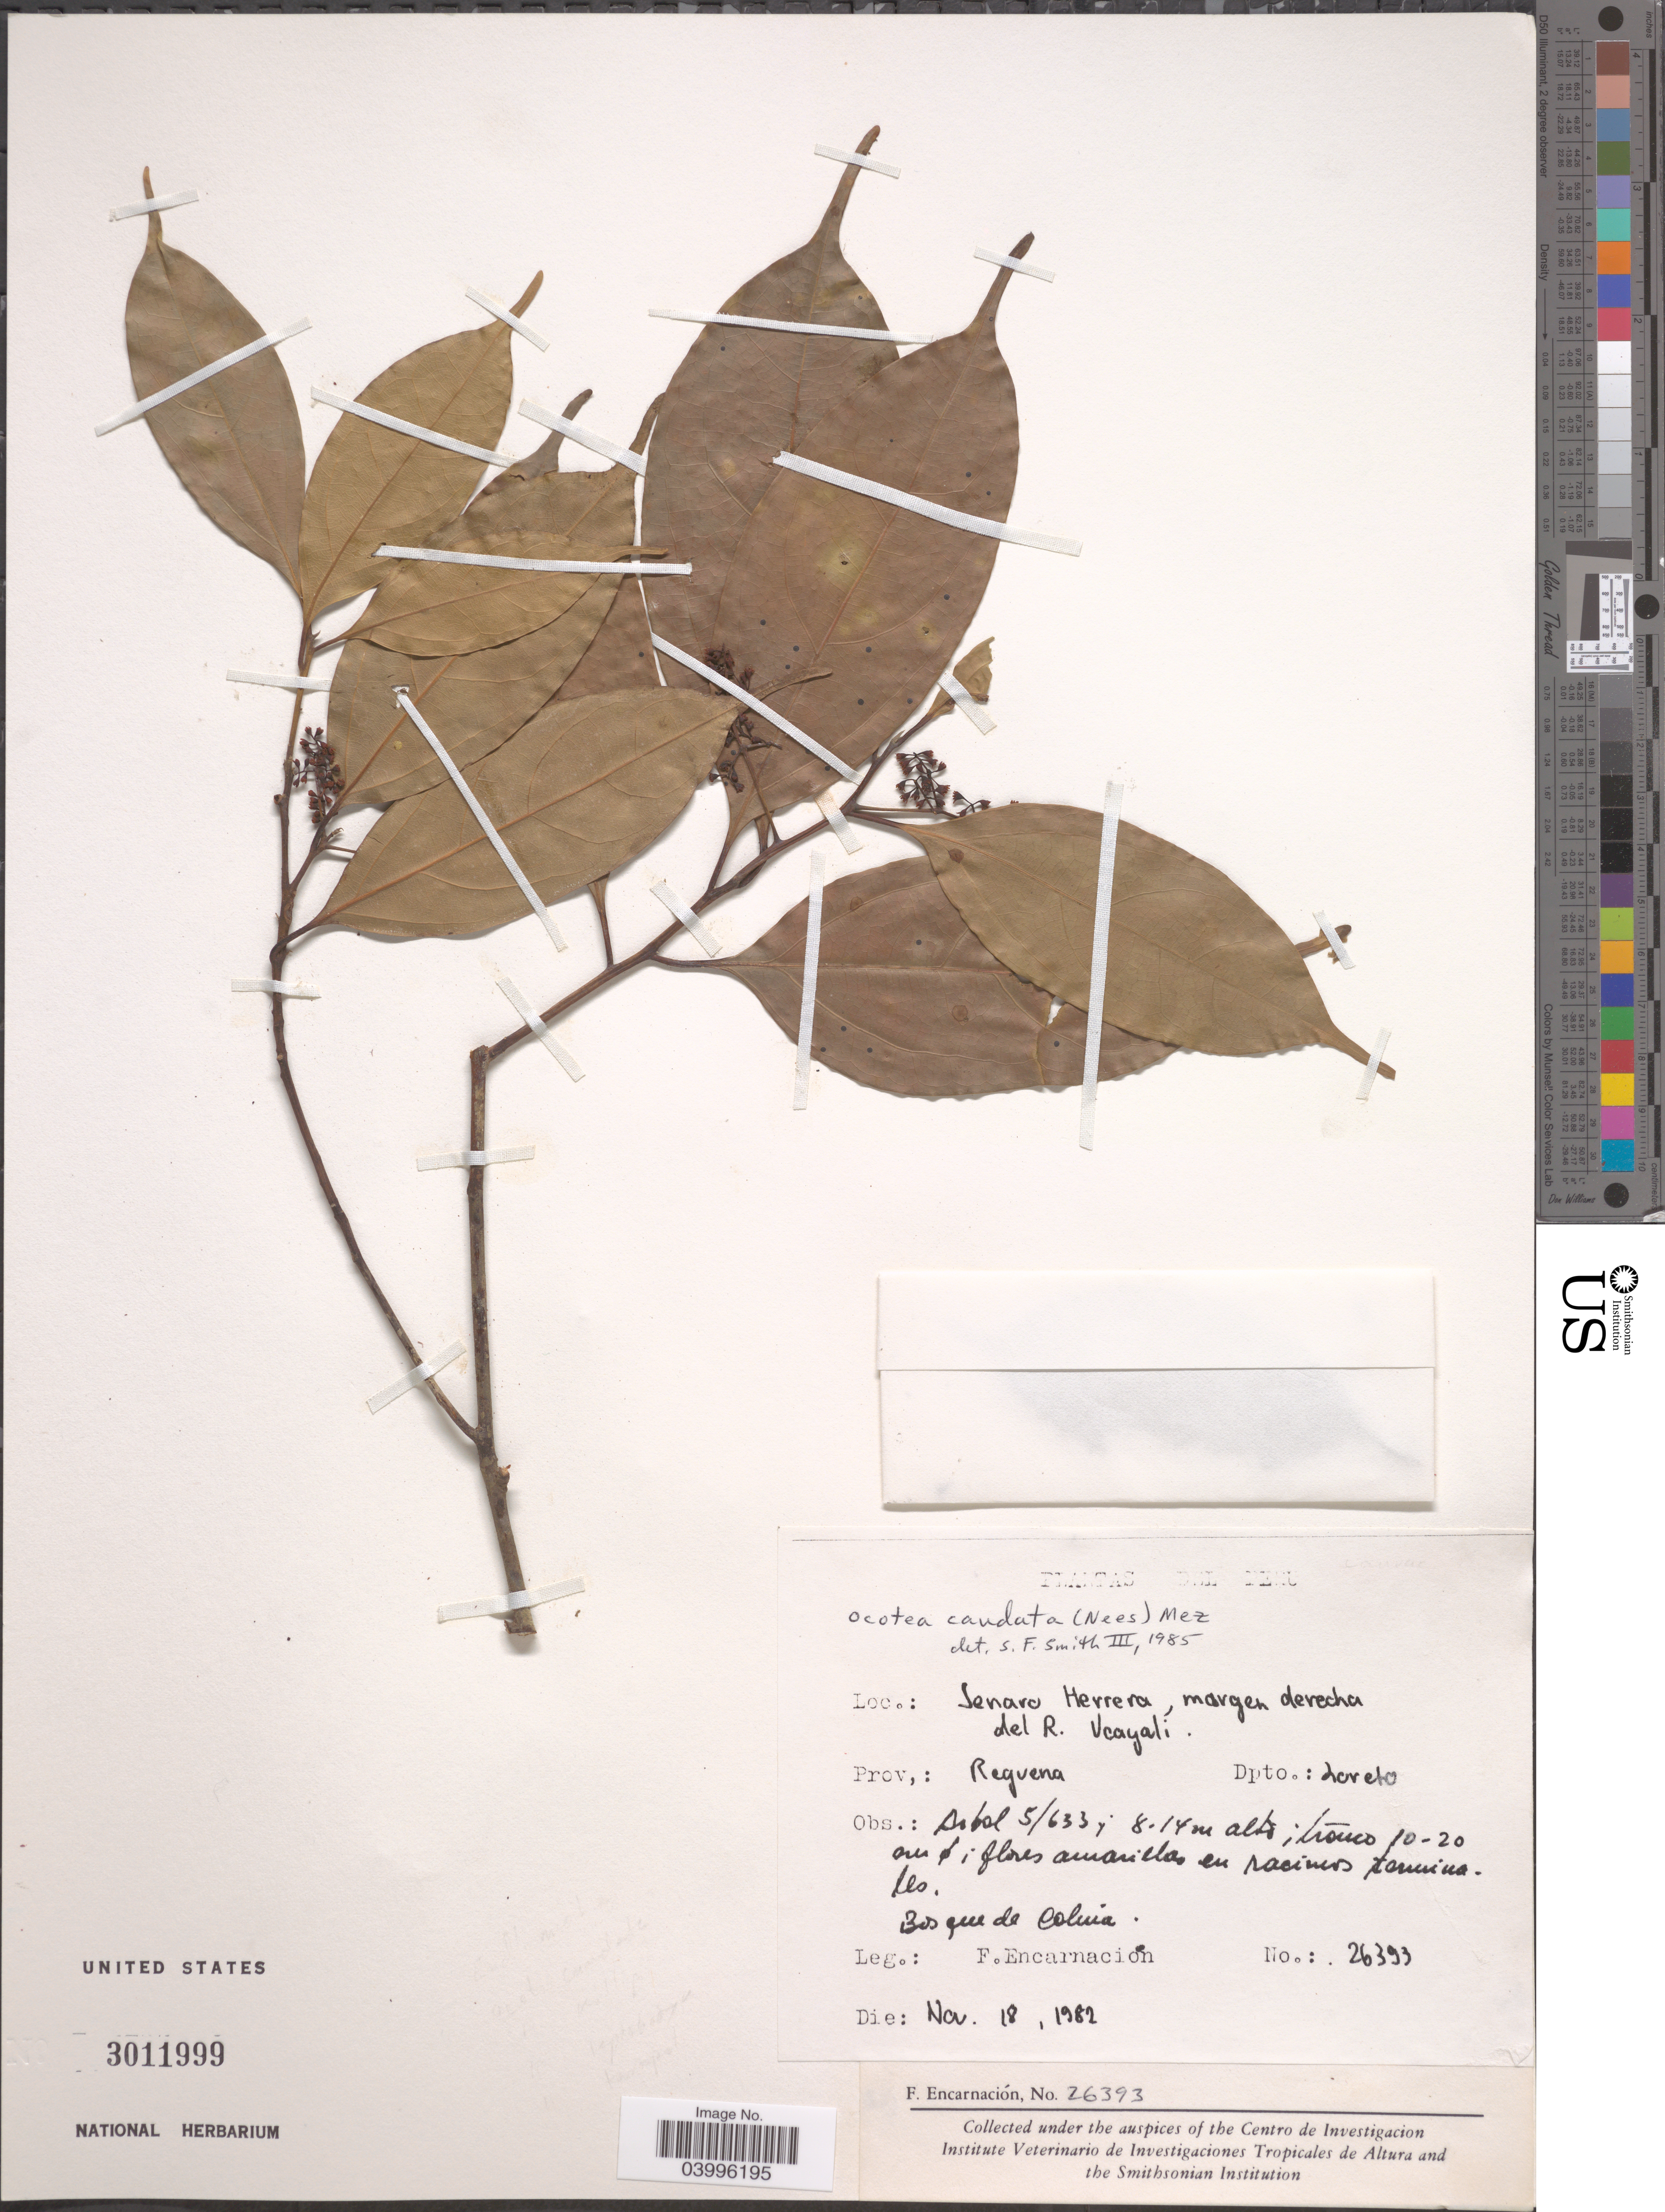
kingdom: Plantae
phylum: Tracheophyta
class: Magnoliopsida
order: Laurales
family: Lauraceae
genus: Ocotea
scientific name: Ocotea caudata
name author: (Nees) Mez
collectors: F. Encarnación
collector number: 26393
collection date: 1982-11-18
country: Peru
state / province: Loreto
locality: Senaro Herrera, margen derecha del R. Ucayali. Dpto.: Loreto.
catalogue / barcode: US 3011999